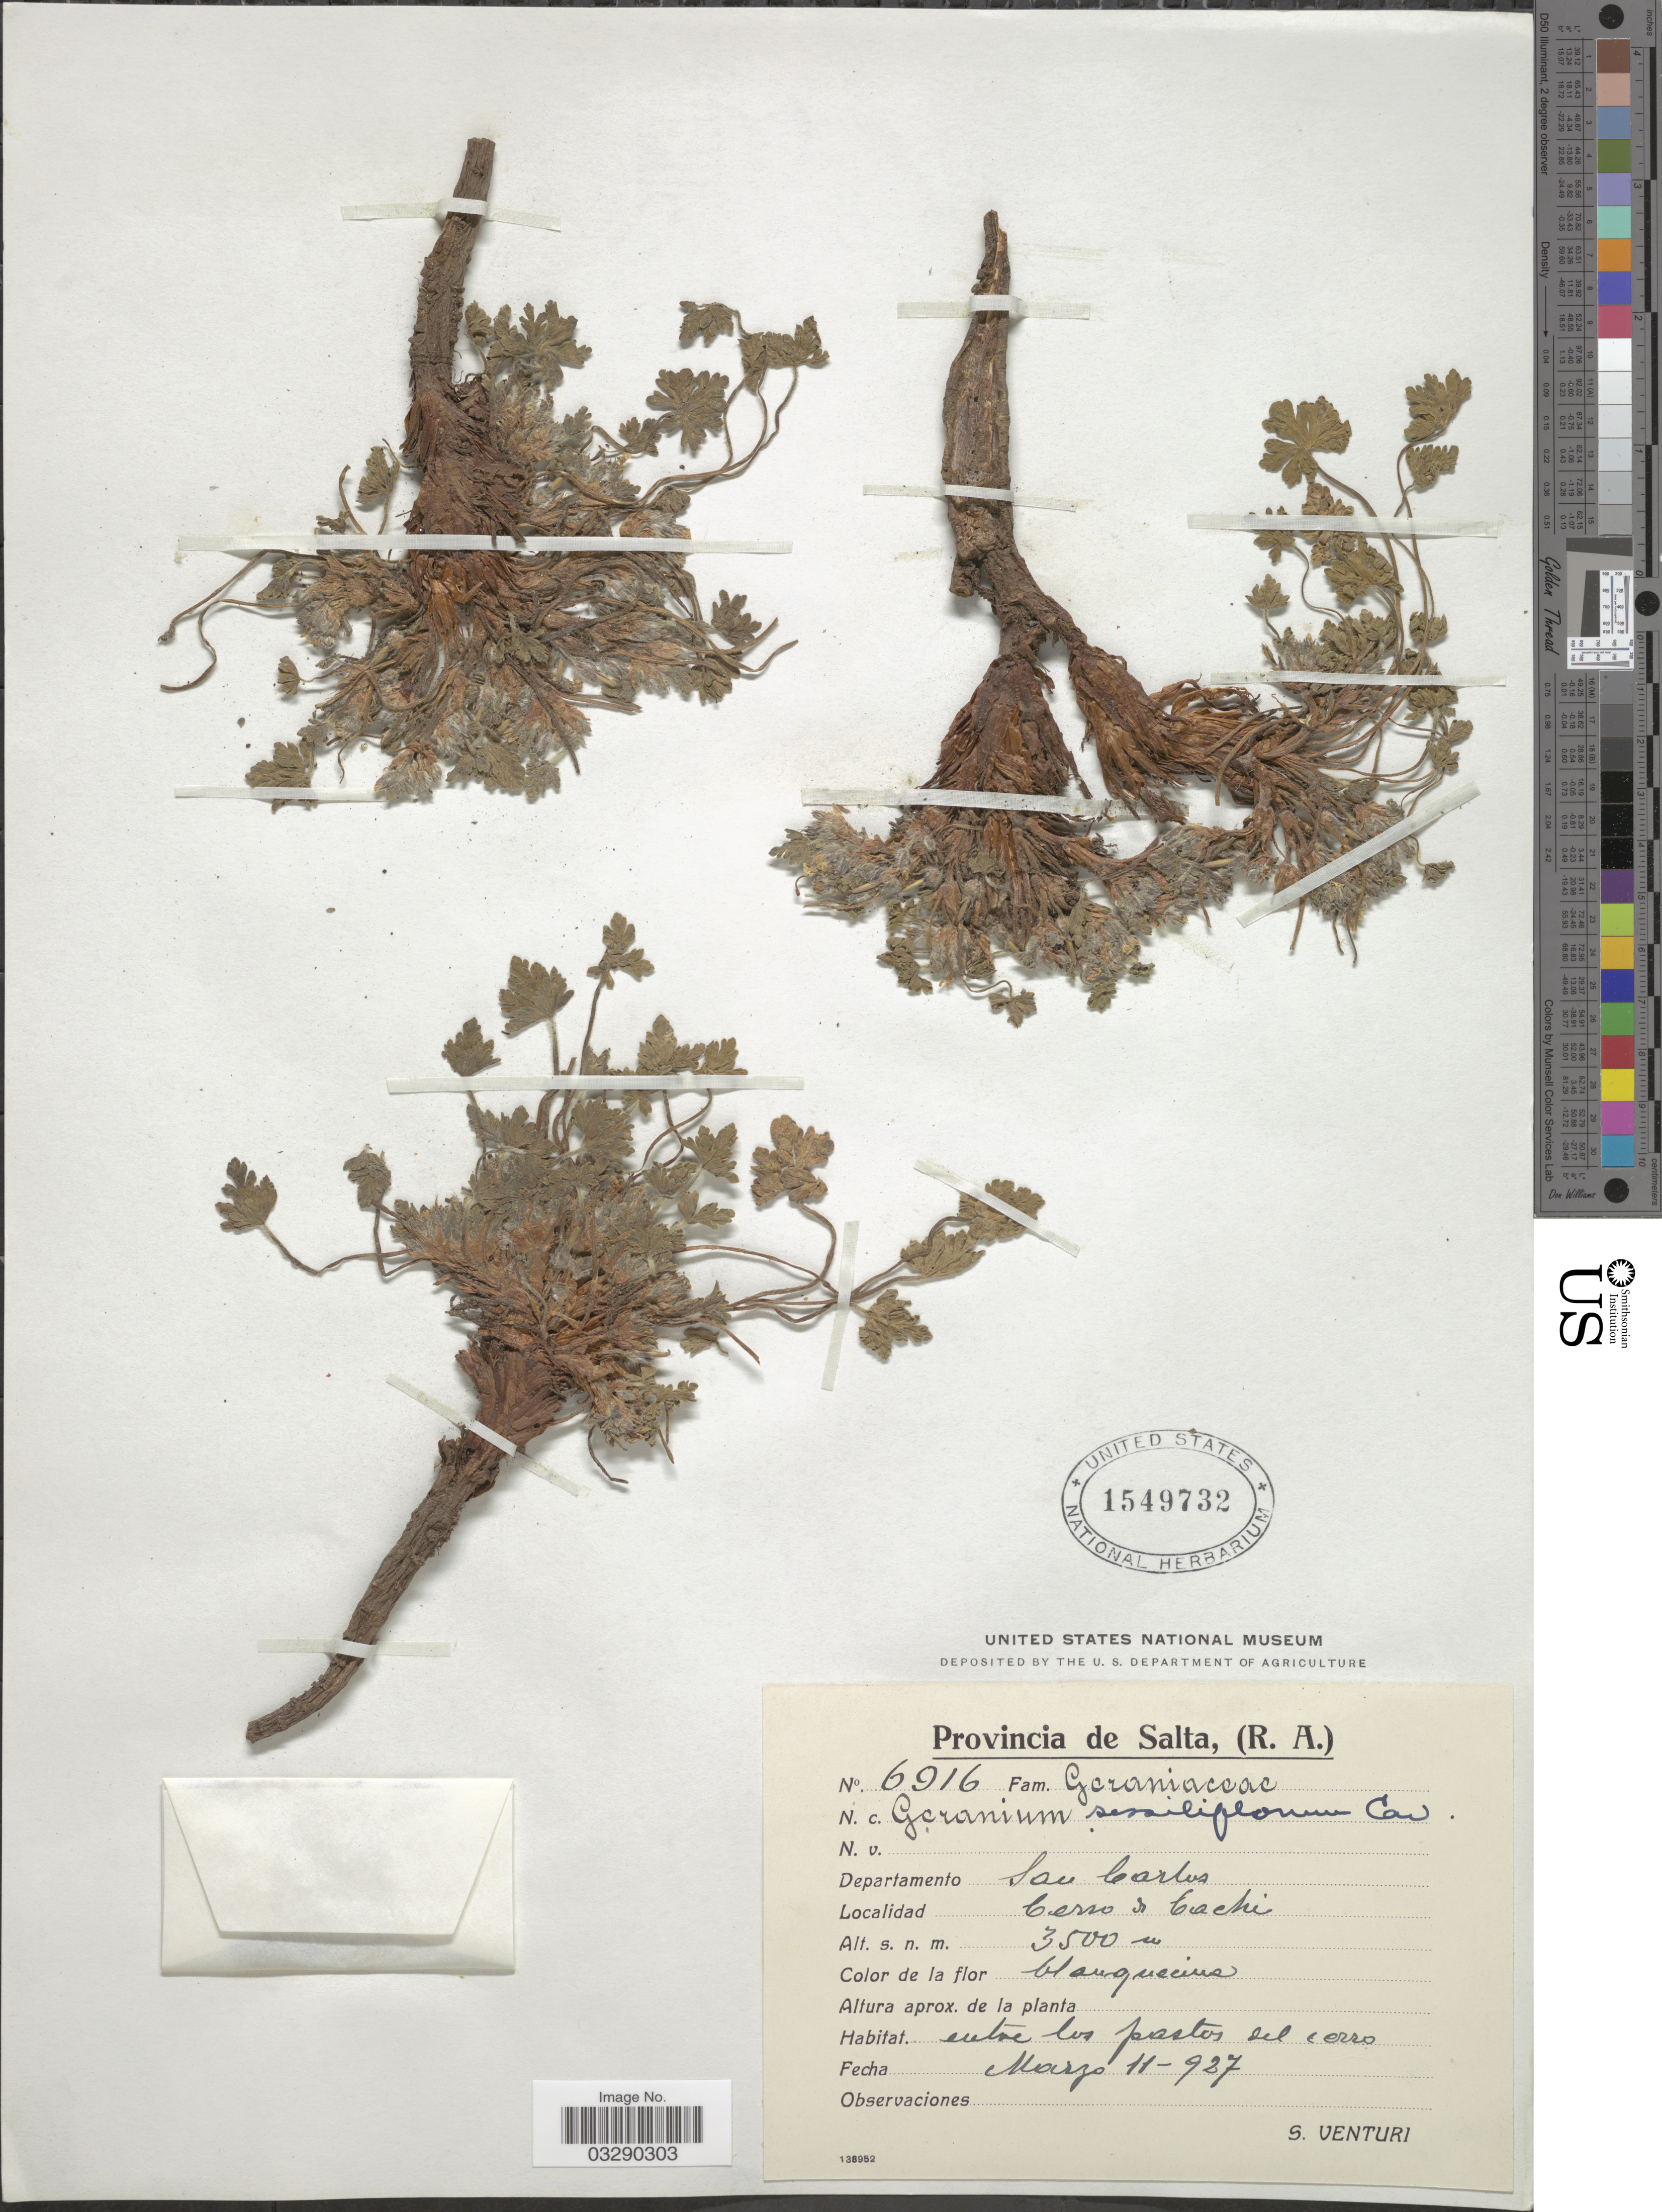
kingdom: Plantae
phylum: Tracheophyta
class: Magnoliopsida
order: Geraniales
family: Geraniaceae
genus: Geranium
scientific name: Geranium sessiliflorum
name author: Cav.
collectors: S. Venturi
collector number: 6916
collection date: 1927-03-11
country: Argentina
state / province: Salta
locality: Departamento San Carlos. Cerro de Cachi.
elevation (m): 3500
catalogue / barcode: US 1549732